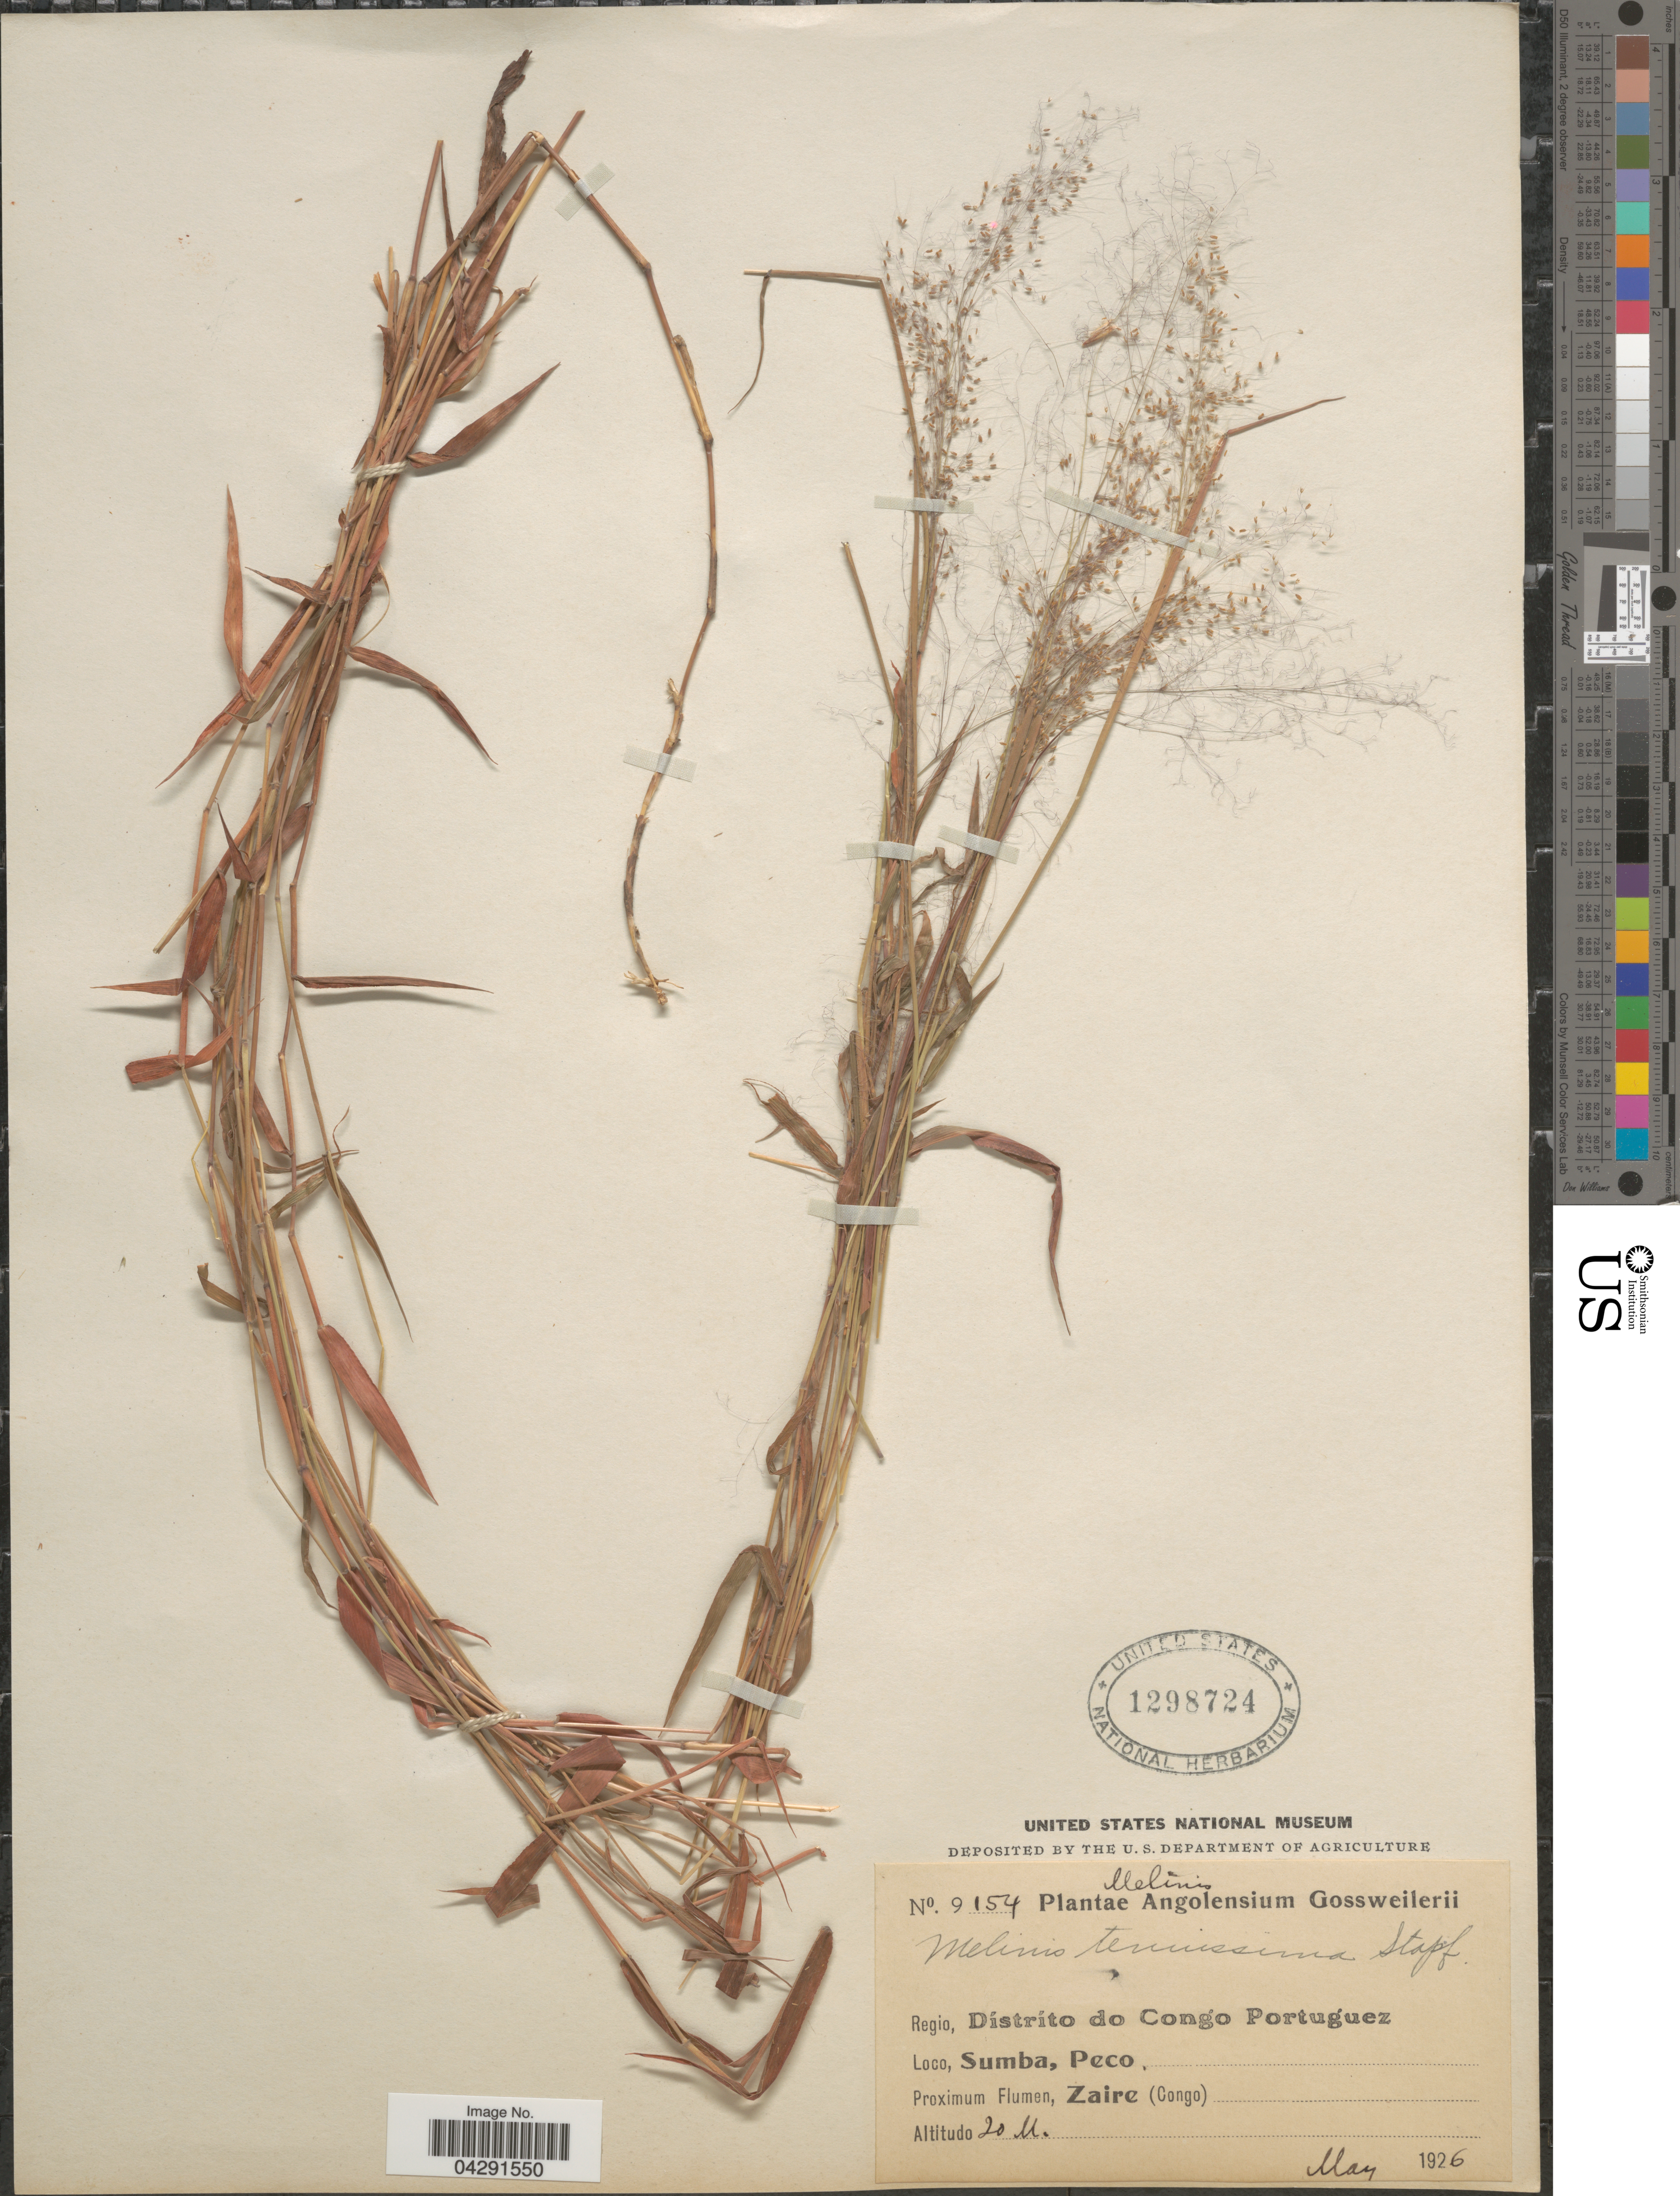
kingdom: Plantae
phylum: Tracheophyta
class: Liliopsida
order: Poales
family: Poaceae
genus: Melinis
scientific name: Melinis tenuissima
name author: Stapf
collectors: -. Gossweiler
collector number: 9154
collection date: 1926-05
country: Angola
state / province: Zaire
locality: Regio, Dístríto do Congo Portuguez. Sumba, Peco. Proximum Flumen, Zaire (Congo).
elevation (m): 20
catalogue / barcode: US 1298724